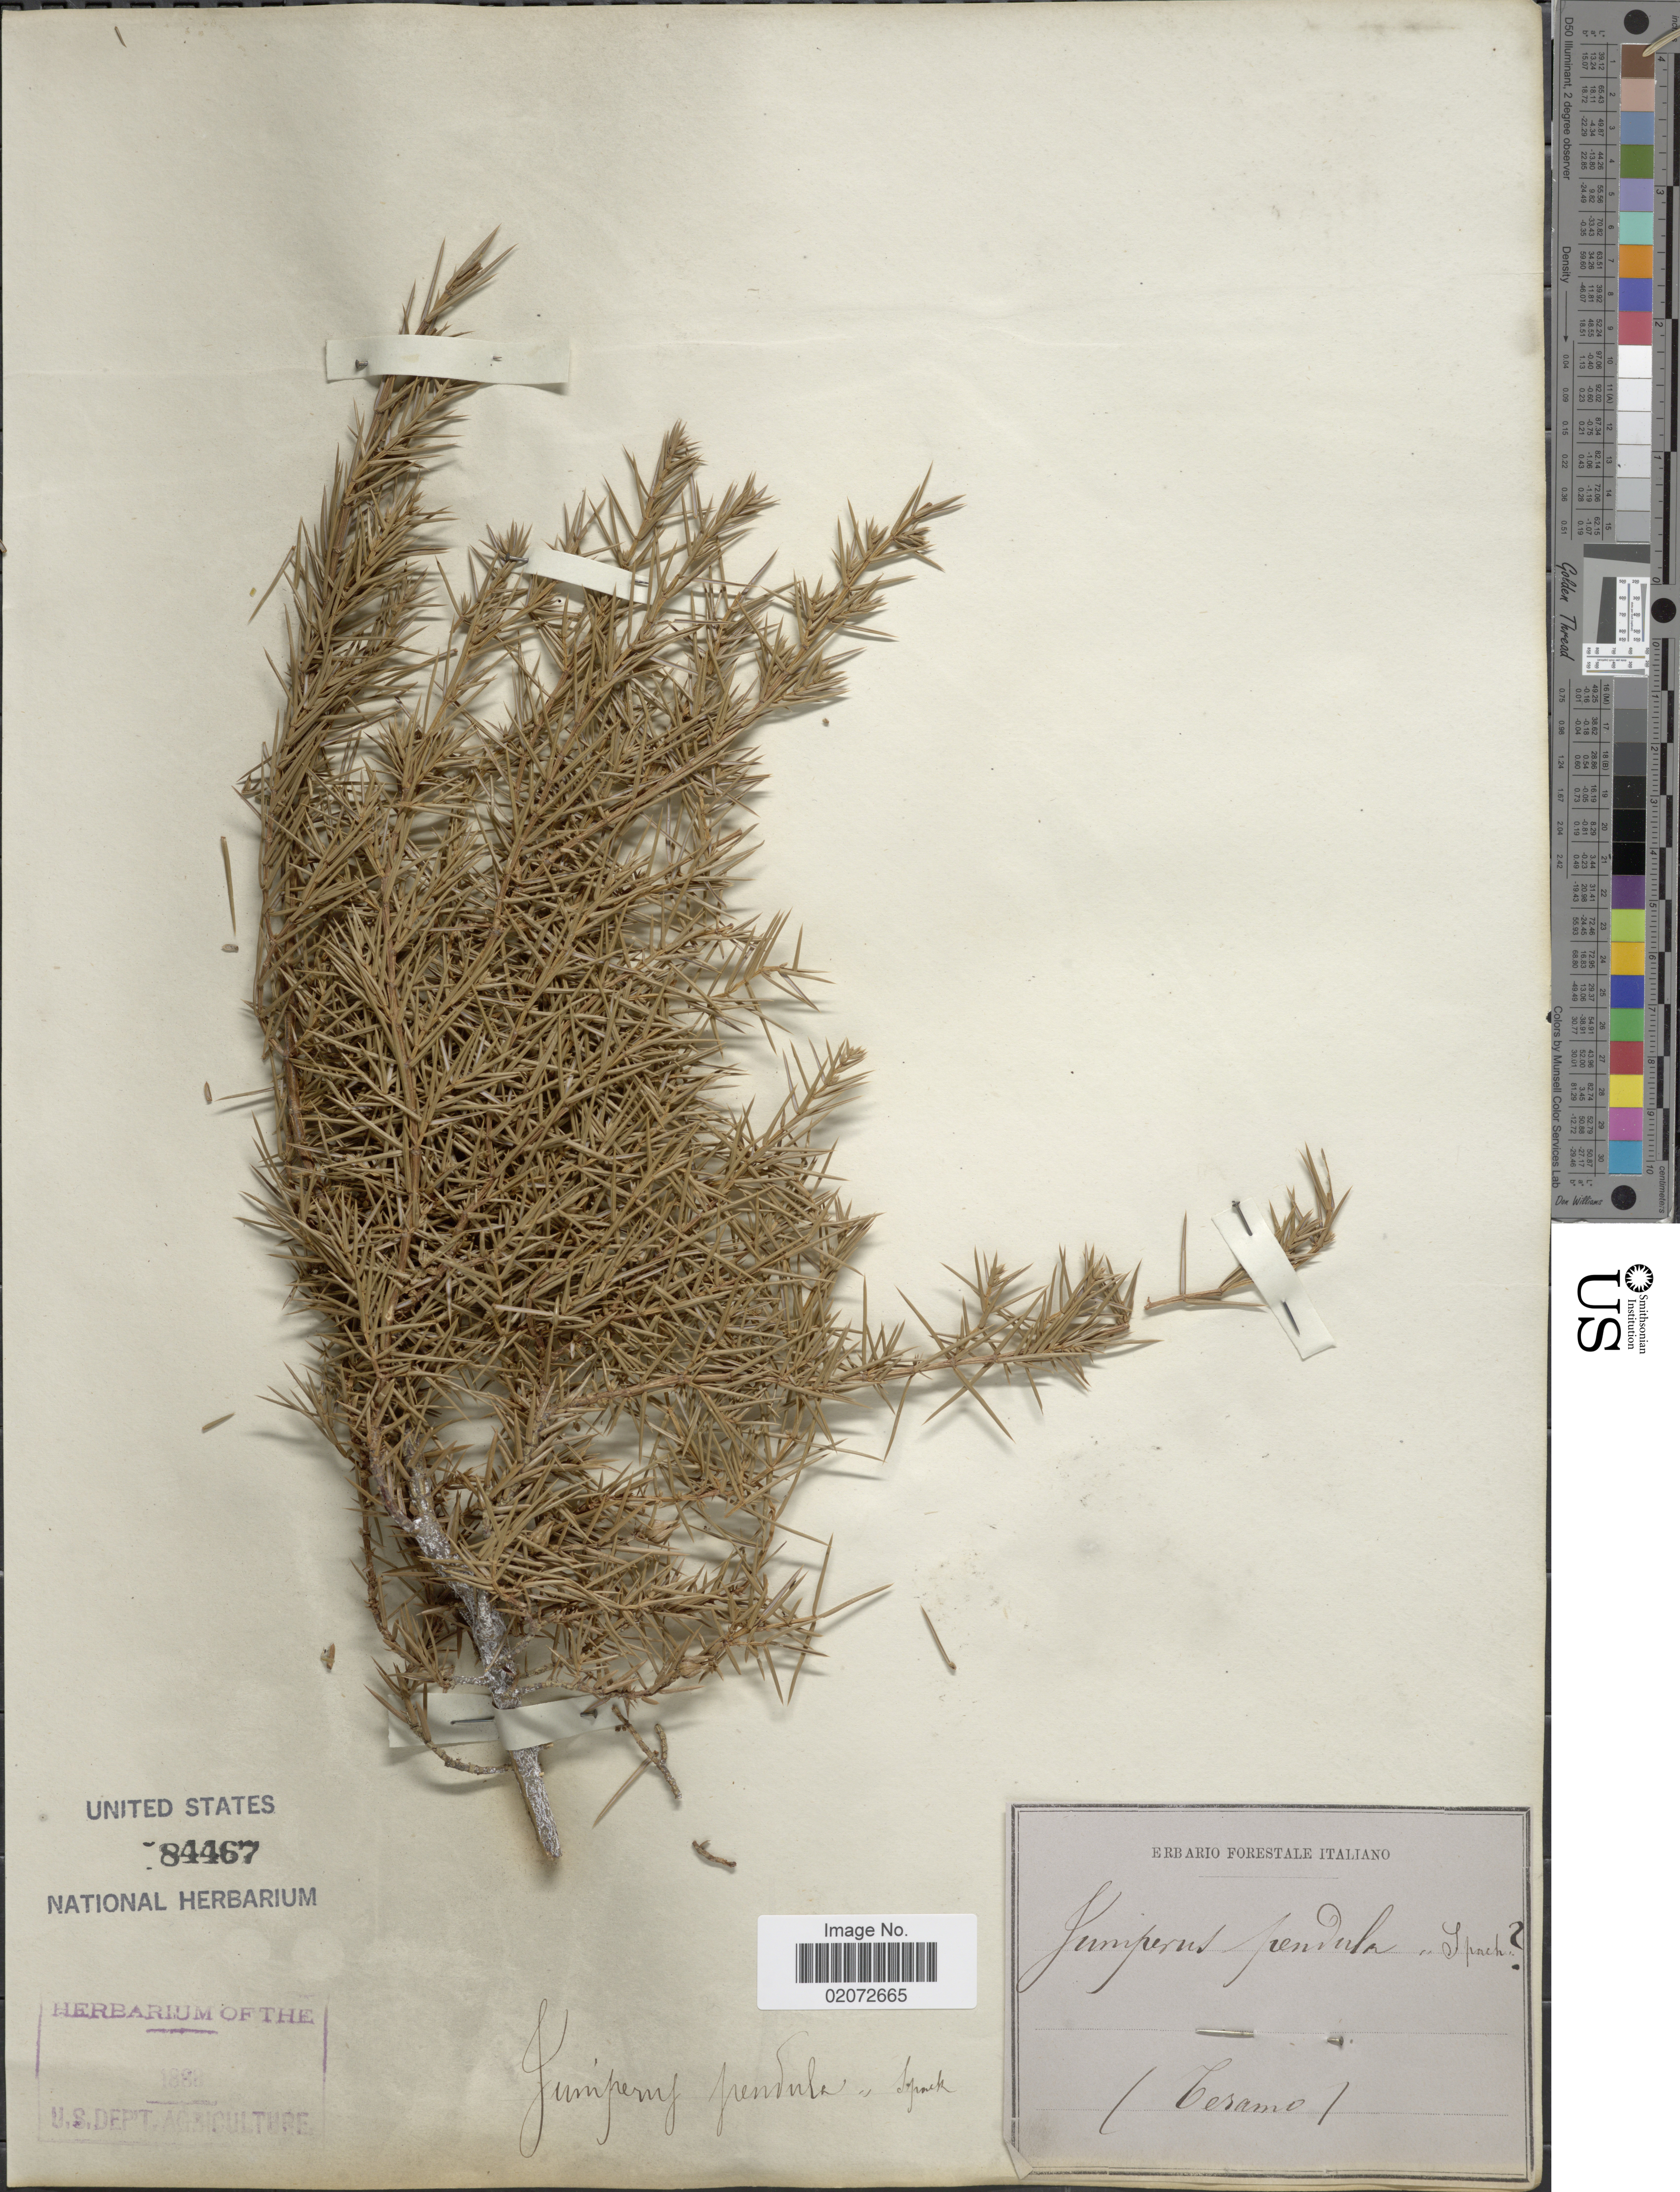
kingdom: Plantae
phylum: Tracheophyta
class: Pinopsida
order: Pinales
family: Cupressaceae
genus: Juniperus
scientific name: Juniperus sp.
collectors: Ex herb. Forestale Italiano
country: Italy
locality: Teramo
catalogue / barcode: US 84467